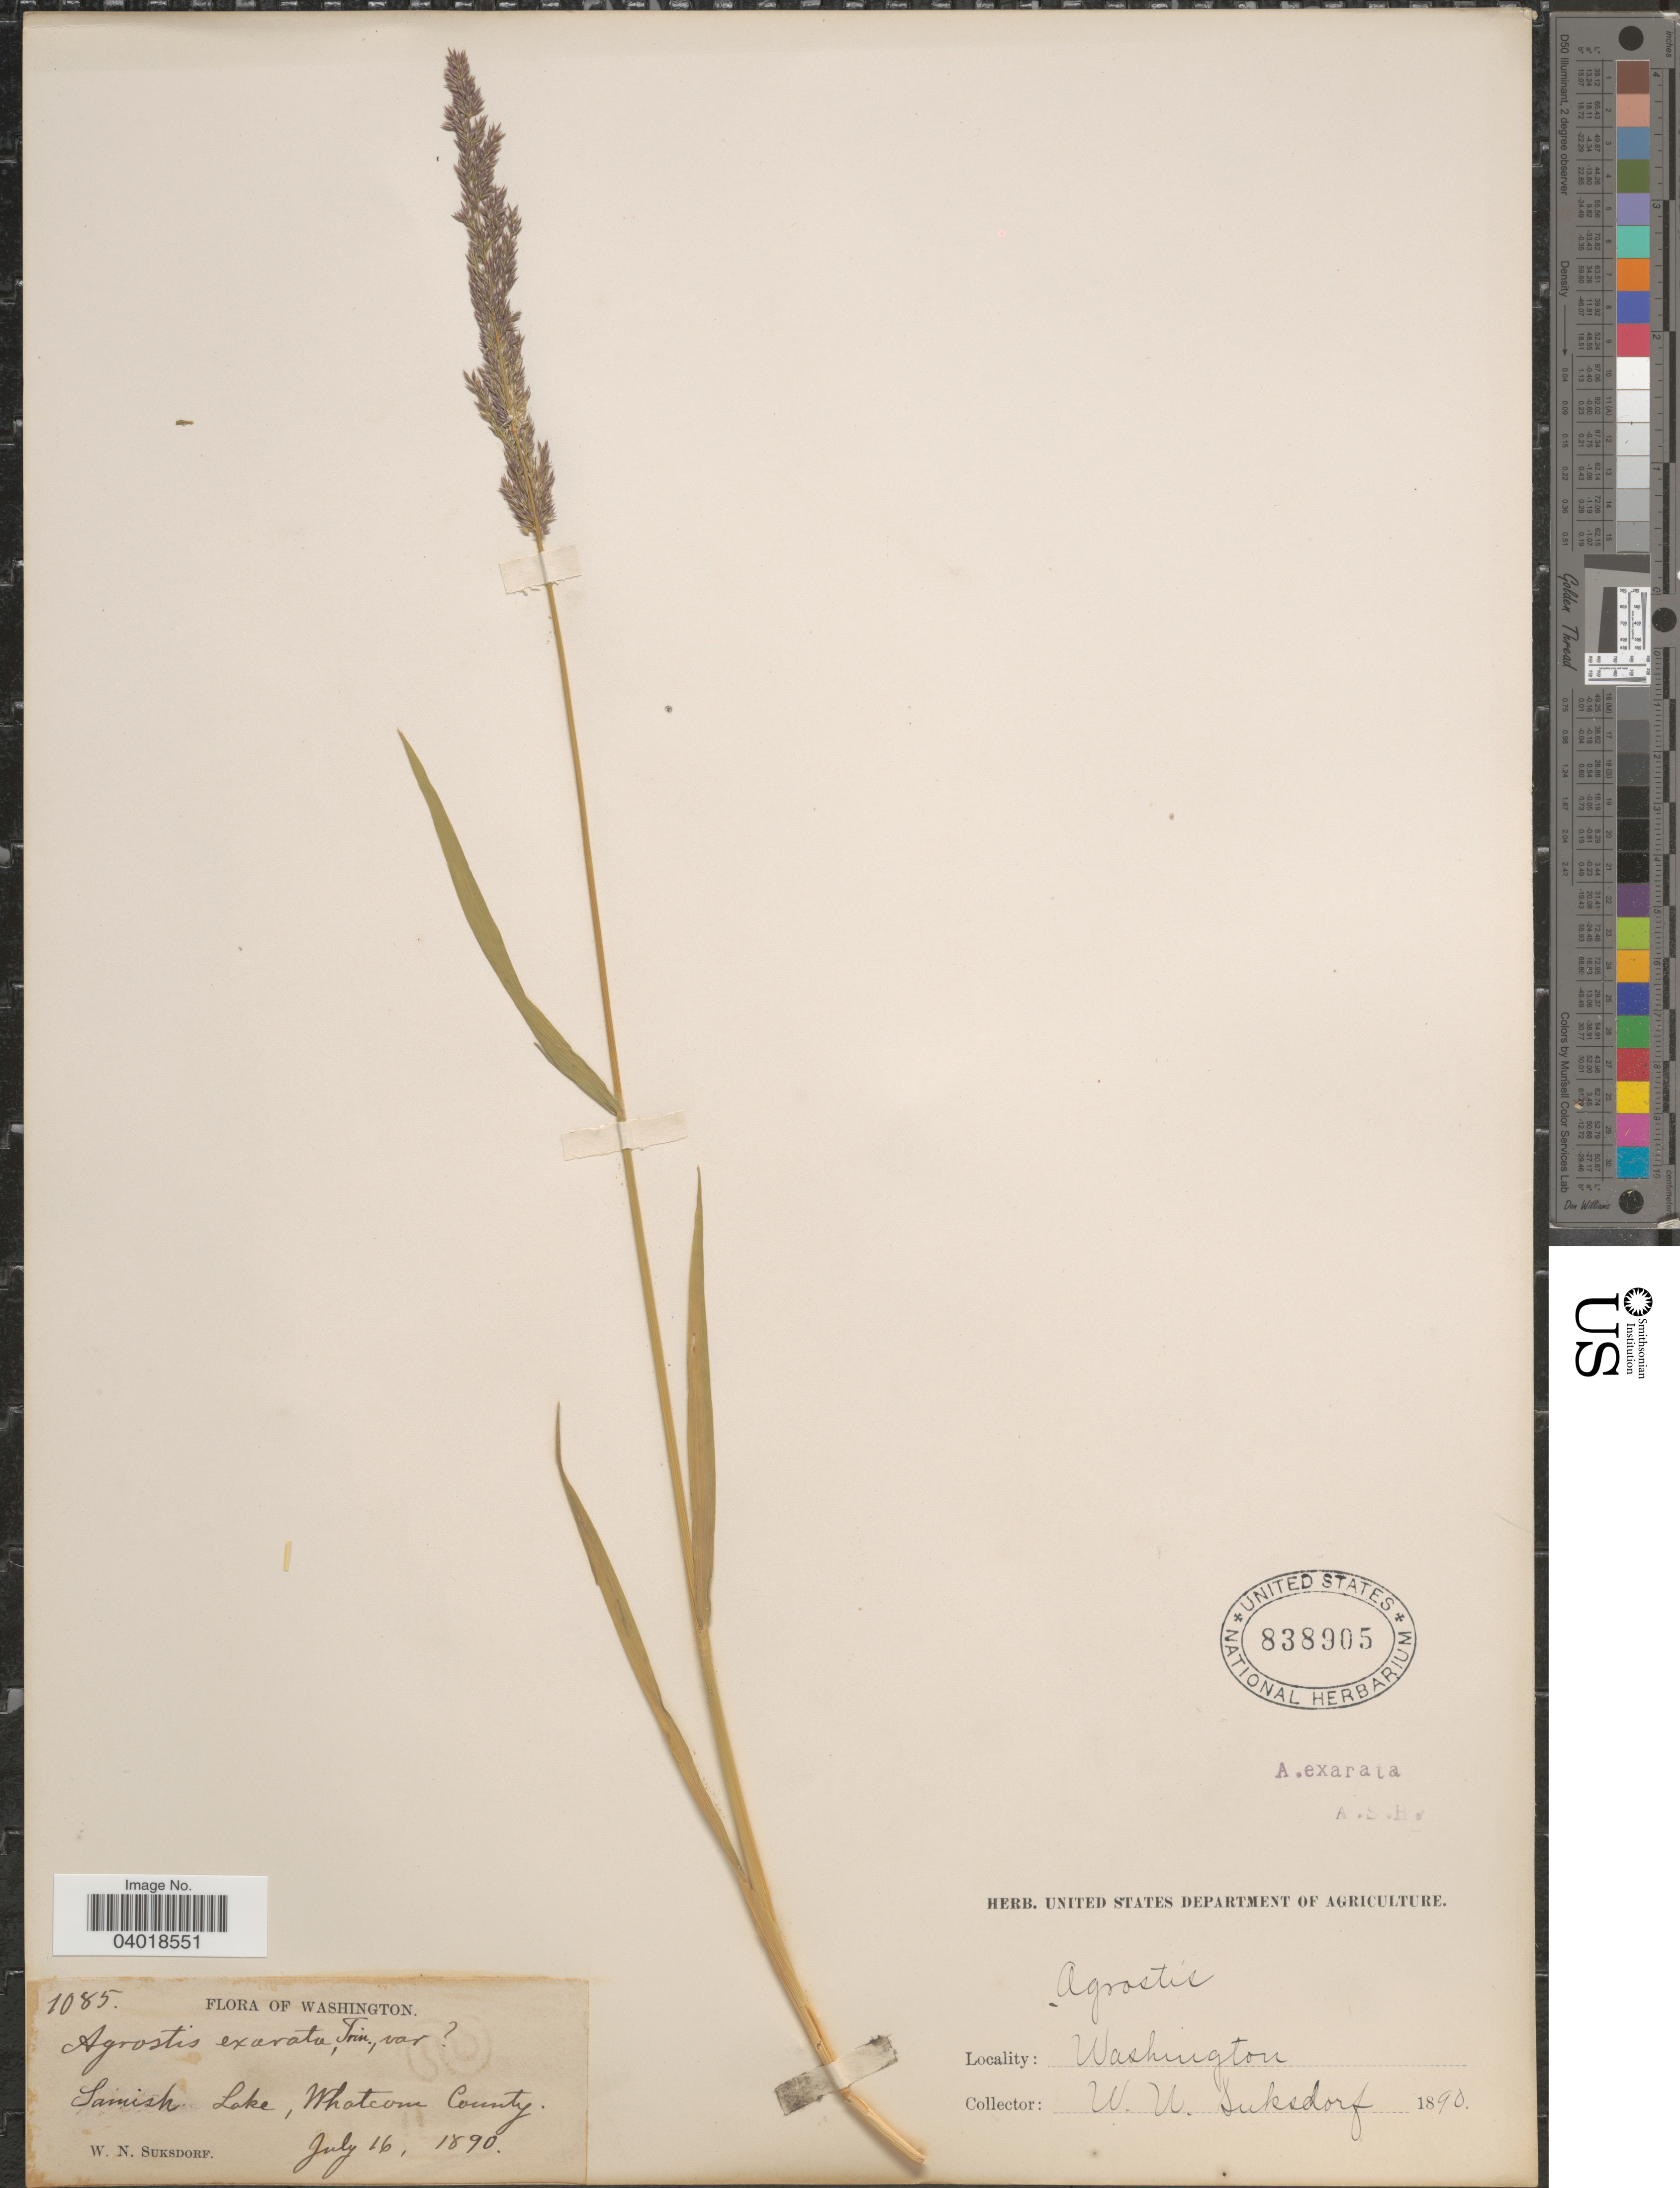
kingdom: Plantae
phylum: Tracheophyta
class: Liliopsida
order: Poales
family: Poaceae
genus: Agrostis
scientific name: Agrostis exarata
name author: Trin.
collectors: W. N. Suksdorf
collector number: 1085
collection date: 1890-07-16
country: United States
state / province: Washington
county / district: Whatcom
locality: Samish Lake, Whatcom County.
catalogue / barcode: US 838905